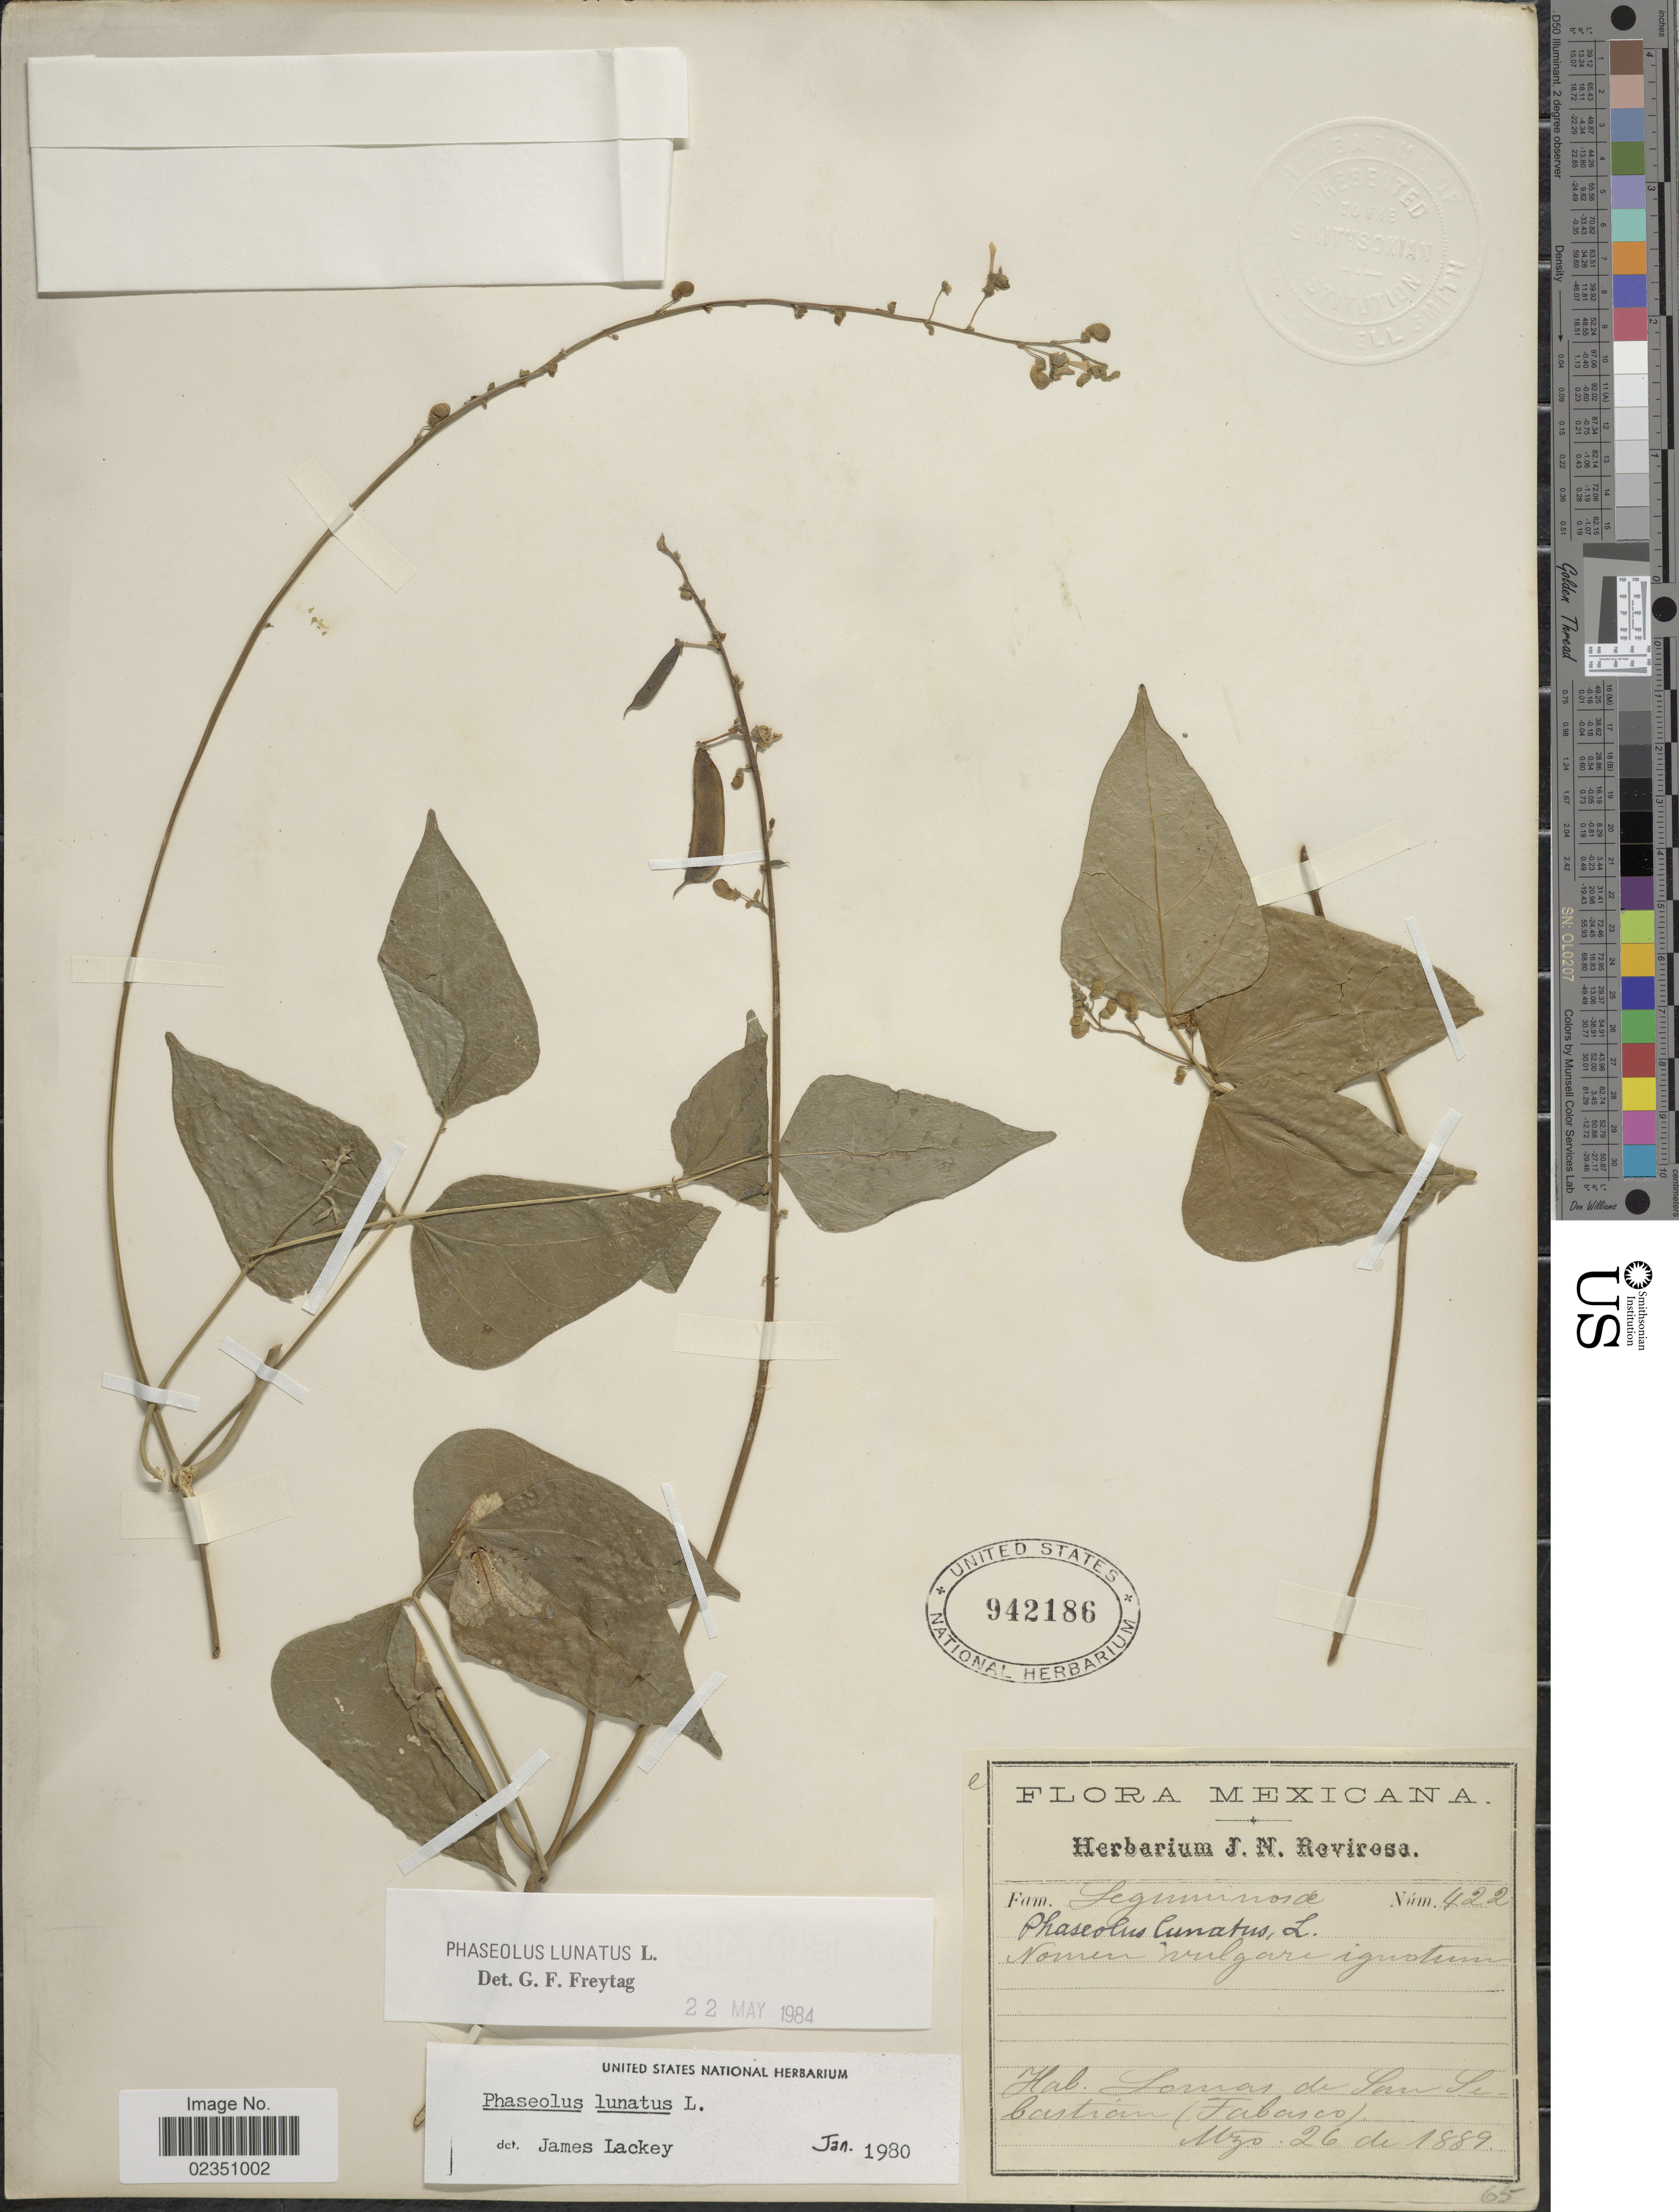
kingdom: Plantae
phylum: Tracheophyta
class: Magnoliopsida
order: Fabales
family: Fabaceae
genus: Phaseolus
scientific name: Phaseolus lunatus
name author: L.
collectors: ex herb. J. N. Rovirosa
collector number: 422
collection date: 1889-03-26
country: Mexico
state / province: Tabasco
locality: Lomas de San Sebastian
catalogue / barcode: US 942186